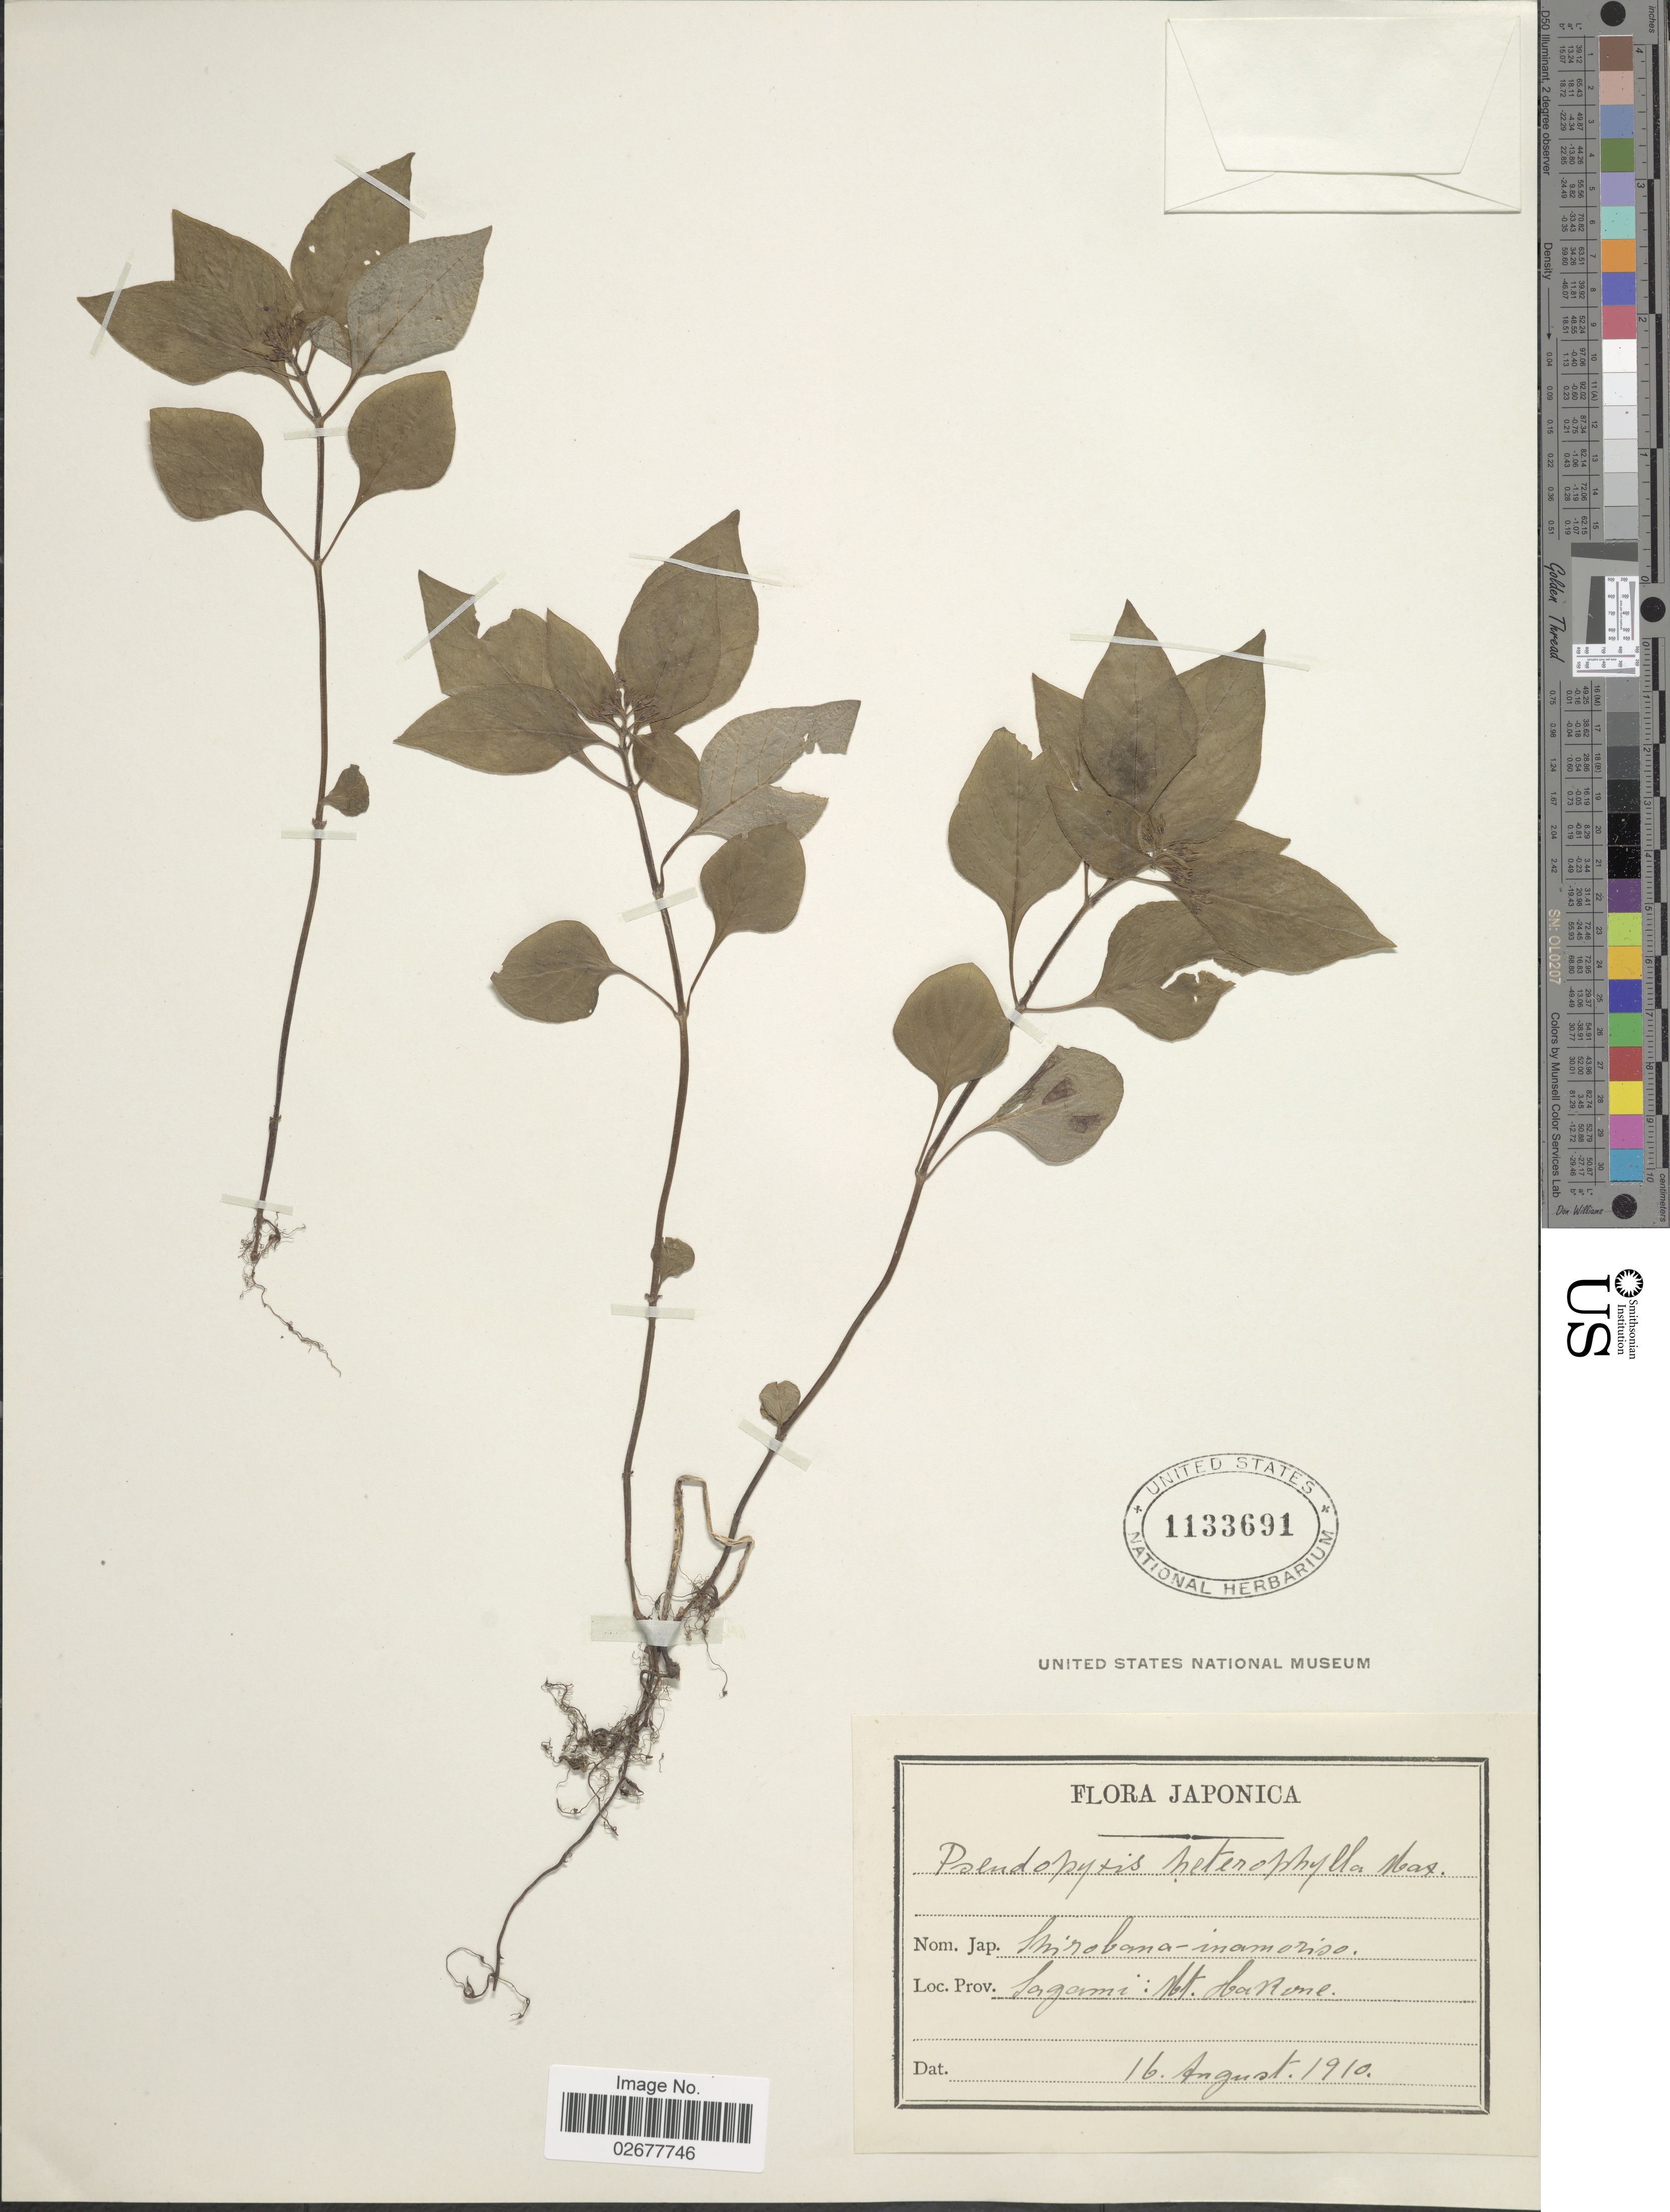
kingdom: Plantae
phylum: Tracheophyta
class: Magnoliopsida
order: Gentianales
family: Rubiaceae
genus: Pseudopyxis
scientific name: Pseudopyxis heterophylla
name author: (Miq.) Maxim.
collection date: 1910-08-16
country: Japan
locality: Prov.: Sagami: Mt. Hakone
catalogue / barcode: US 1133691